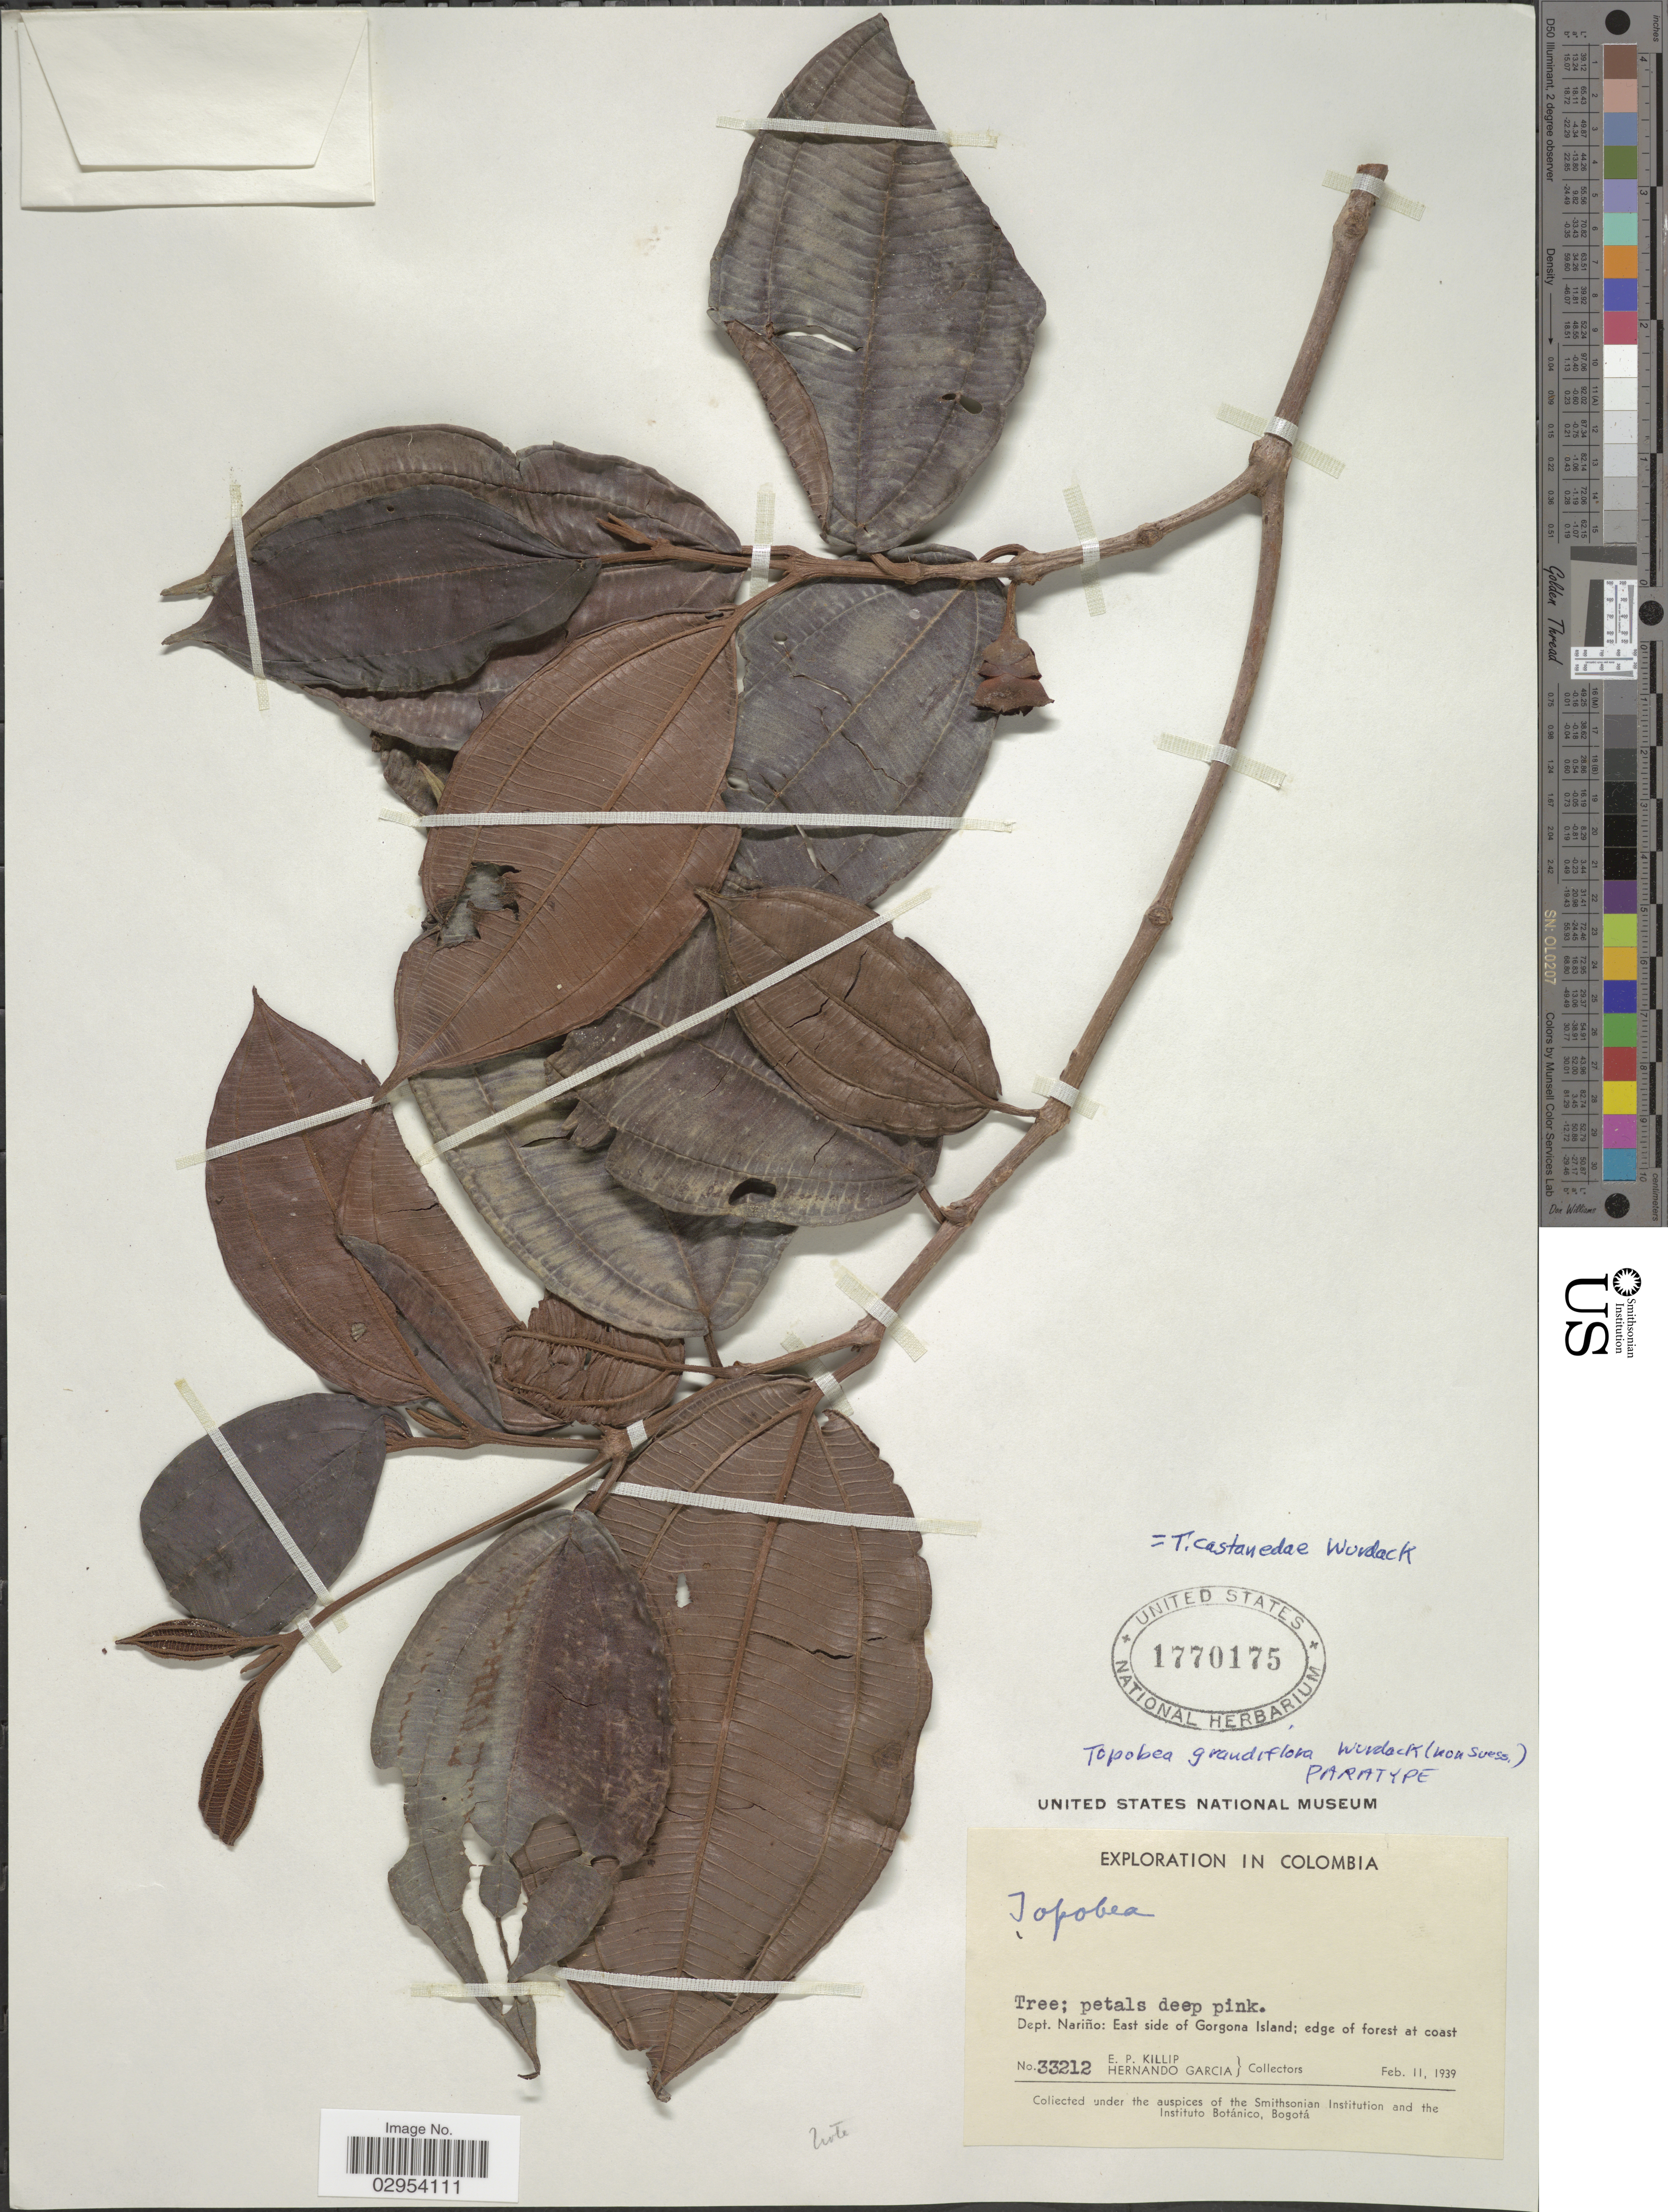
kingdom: Plantae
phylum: Tracheophyta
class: Magnoliopsida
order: Myrtales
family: Melastomataceae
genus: Topobea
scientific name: Topobea castanedae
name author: Wurdack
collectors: E. P. Killip & H. Garcia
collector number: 33212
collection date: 1939-02-11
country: Colombia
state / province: Nariño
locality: Dept. Nariño: East side of Gorgona Island.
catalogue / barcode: US 1770175